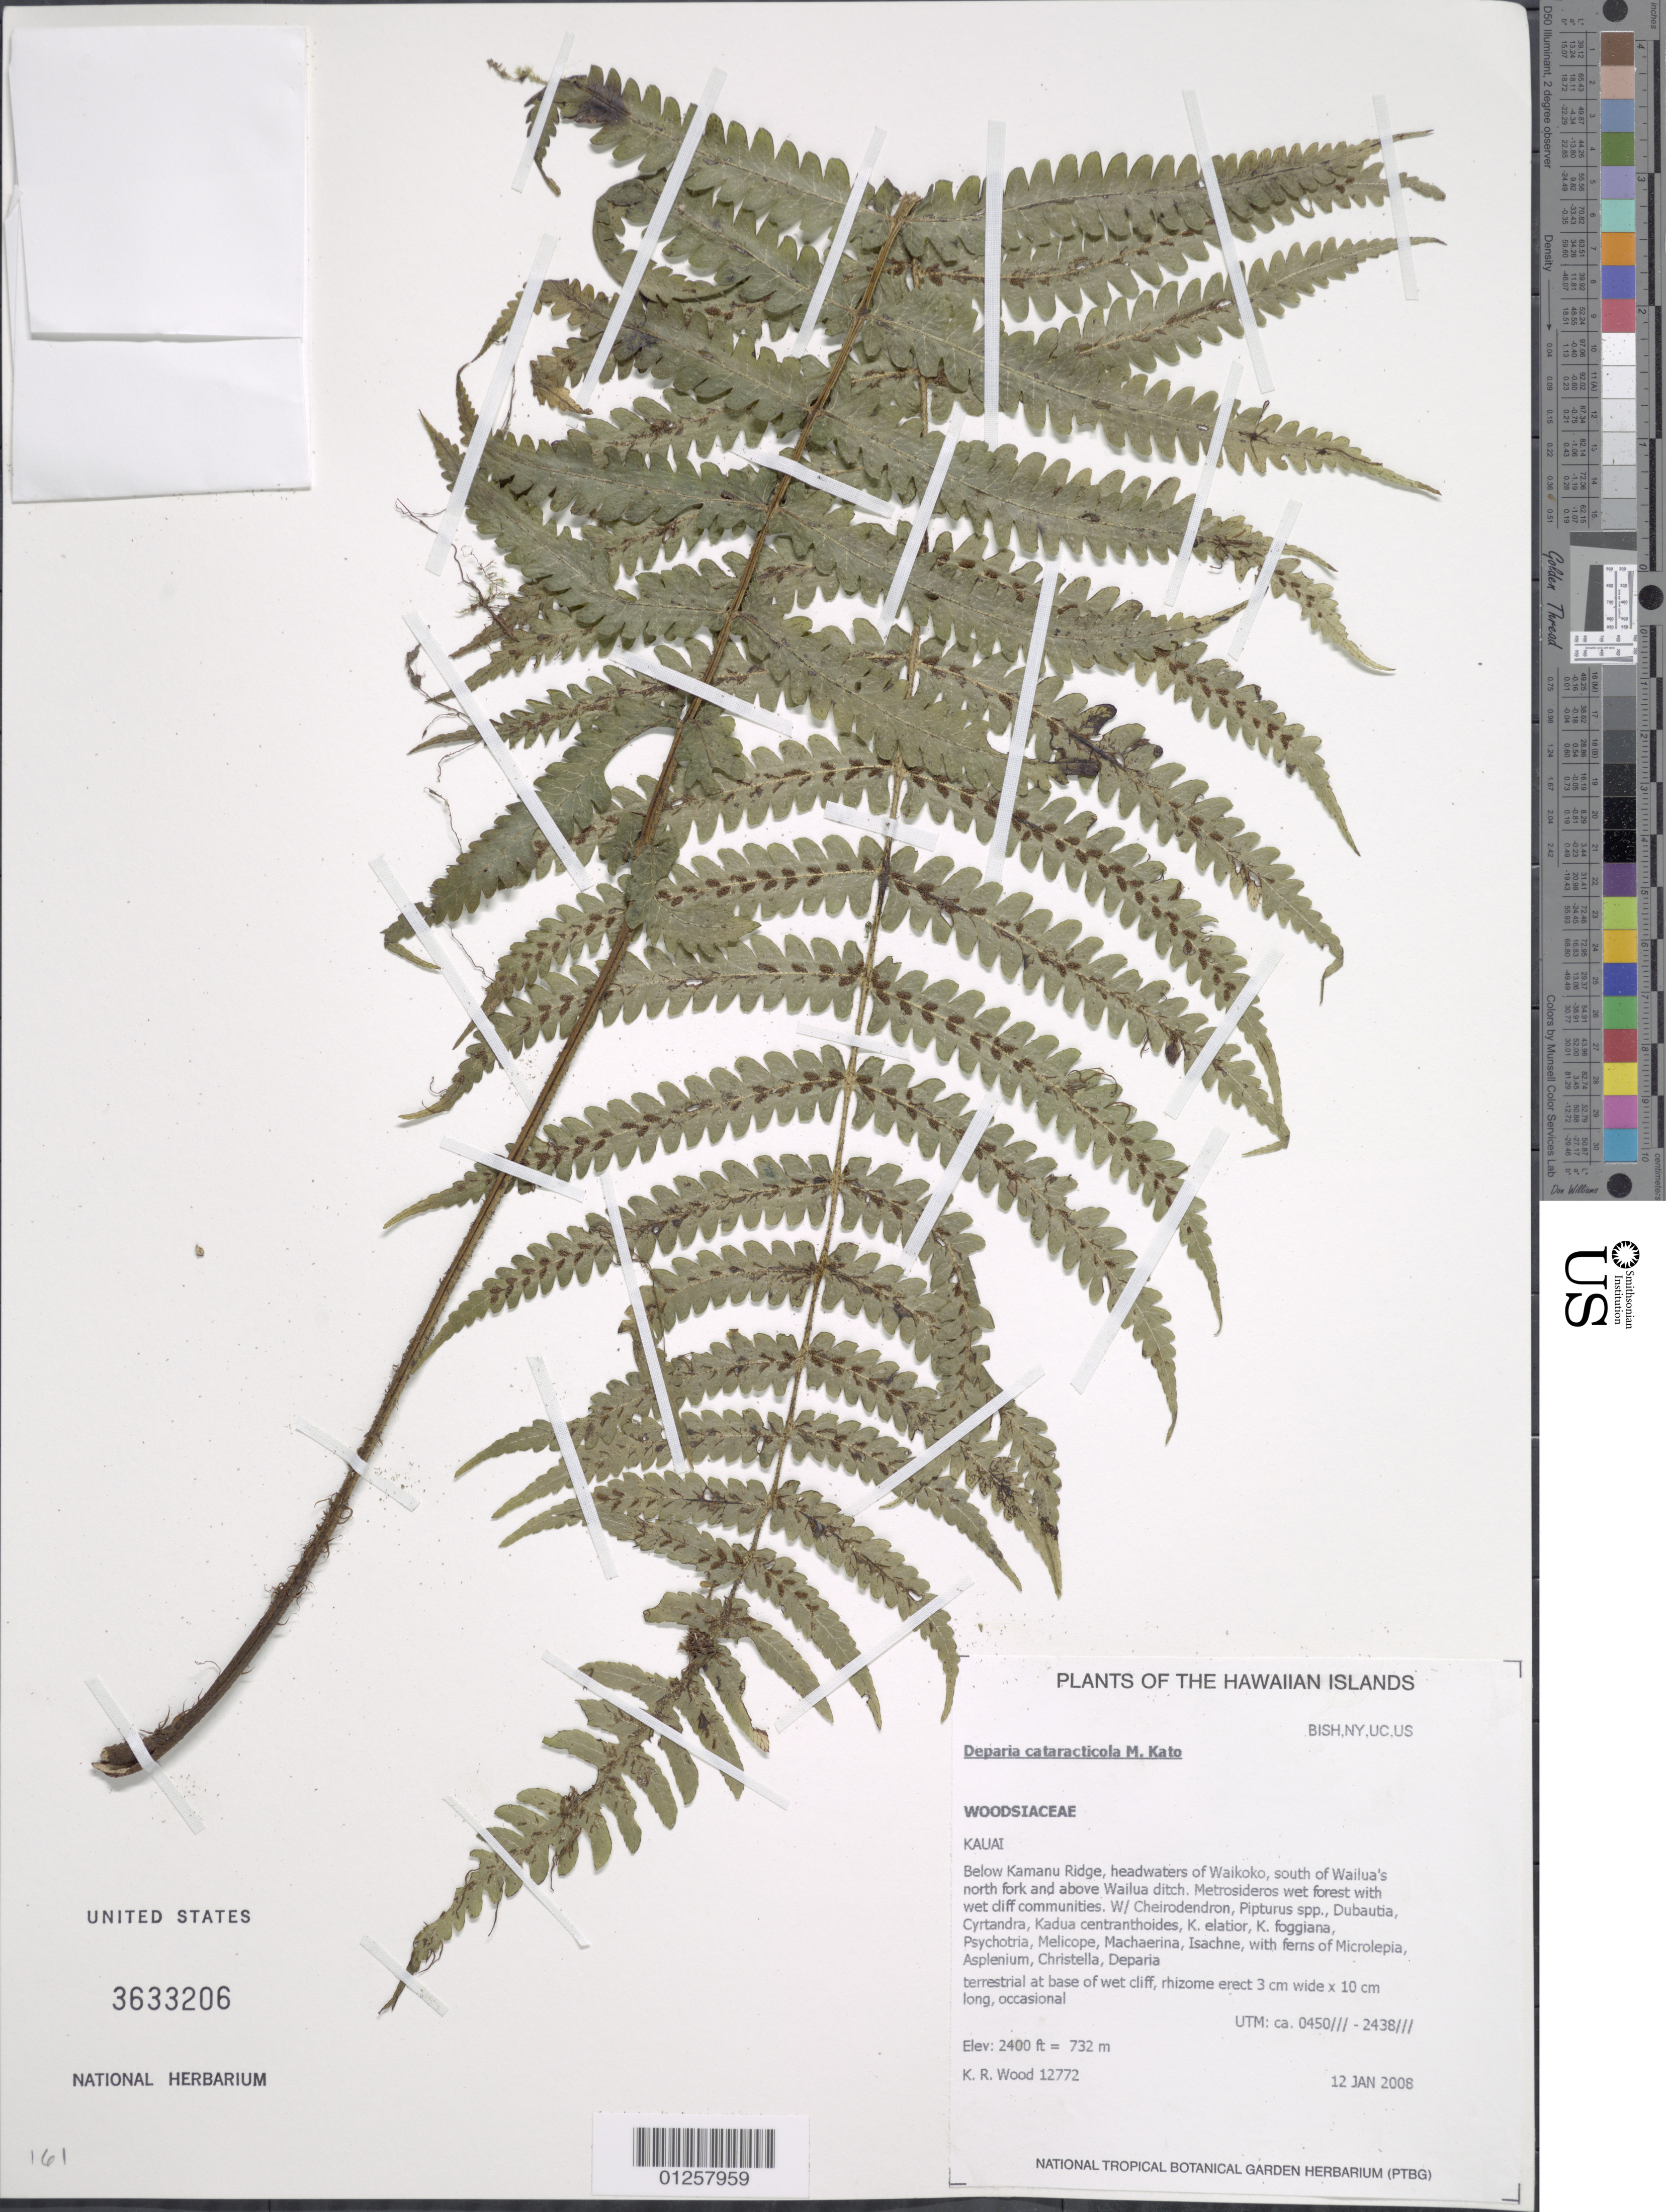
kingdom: Plantae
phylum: Tracheophyta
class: Polypodiopsida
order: Polypodiales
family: Athyriaceae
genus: Deparia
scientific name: Deparia cataracticola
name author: M. Kato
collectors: K. R. Wood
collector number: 12772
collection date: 2008-01-12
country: United States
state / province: Hawaii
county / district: Kauai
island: Kaua'i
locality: Below Kamanu Ridge, headwater of Waikoko, south of Wailua's north fork and above Wailua ditch.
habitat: Wet forest with wet cliff communities.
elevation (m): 732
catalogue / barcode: US 3633206